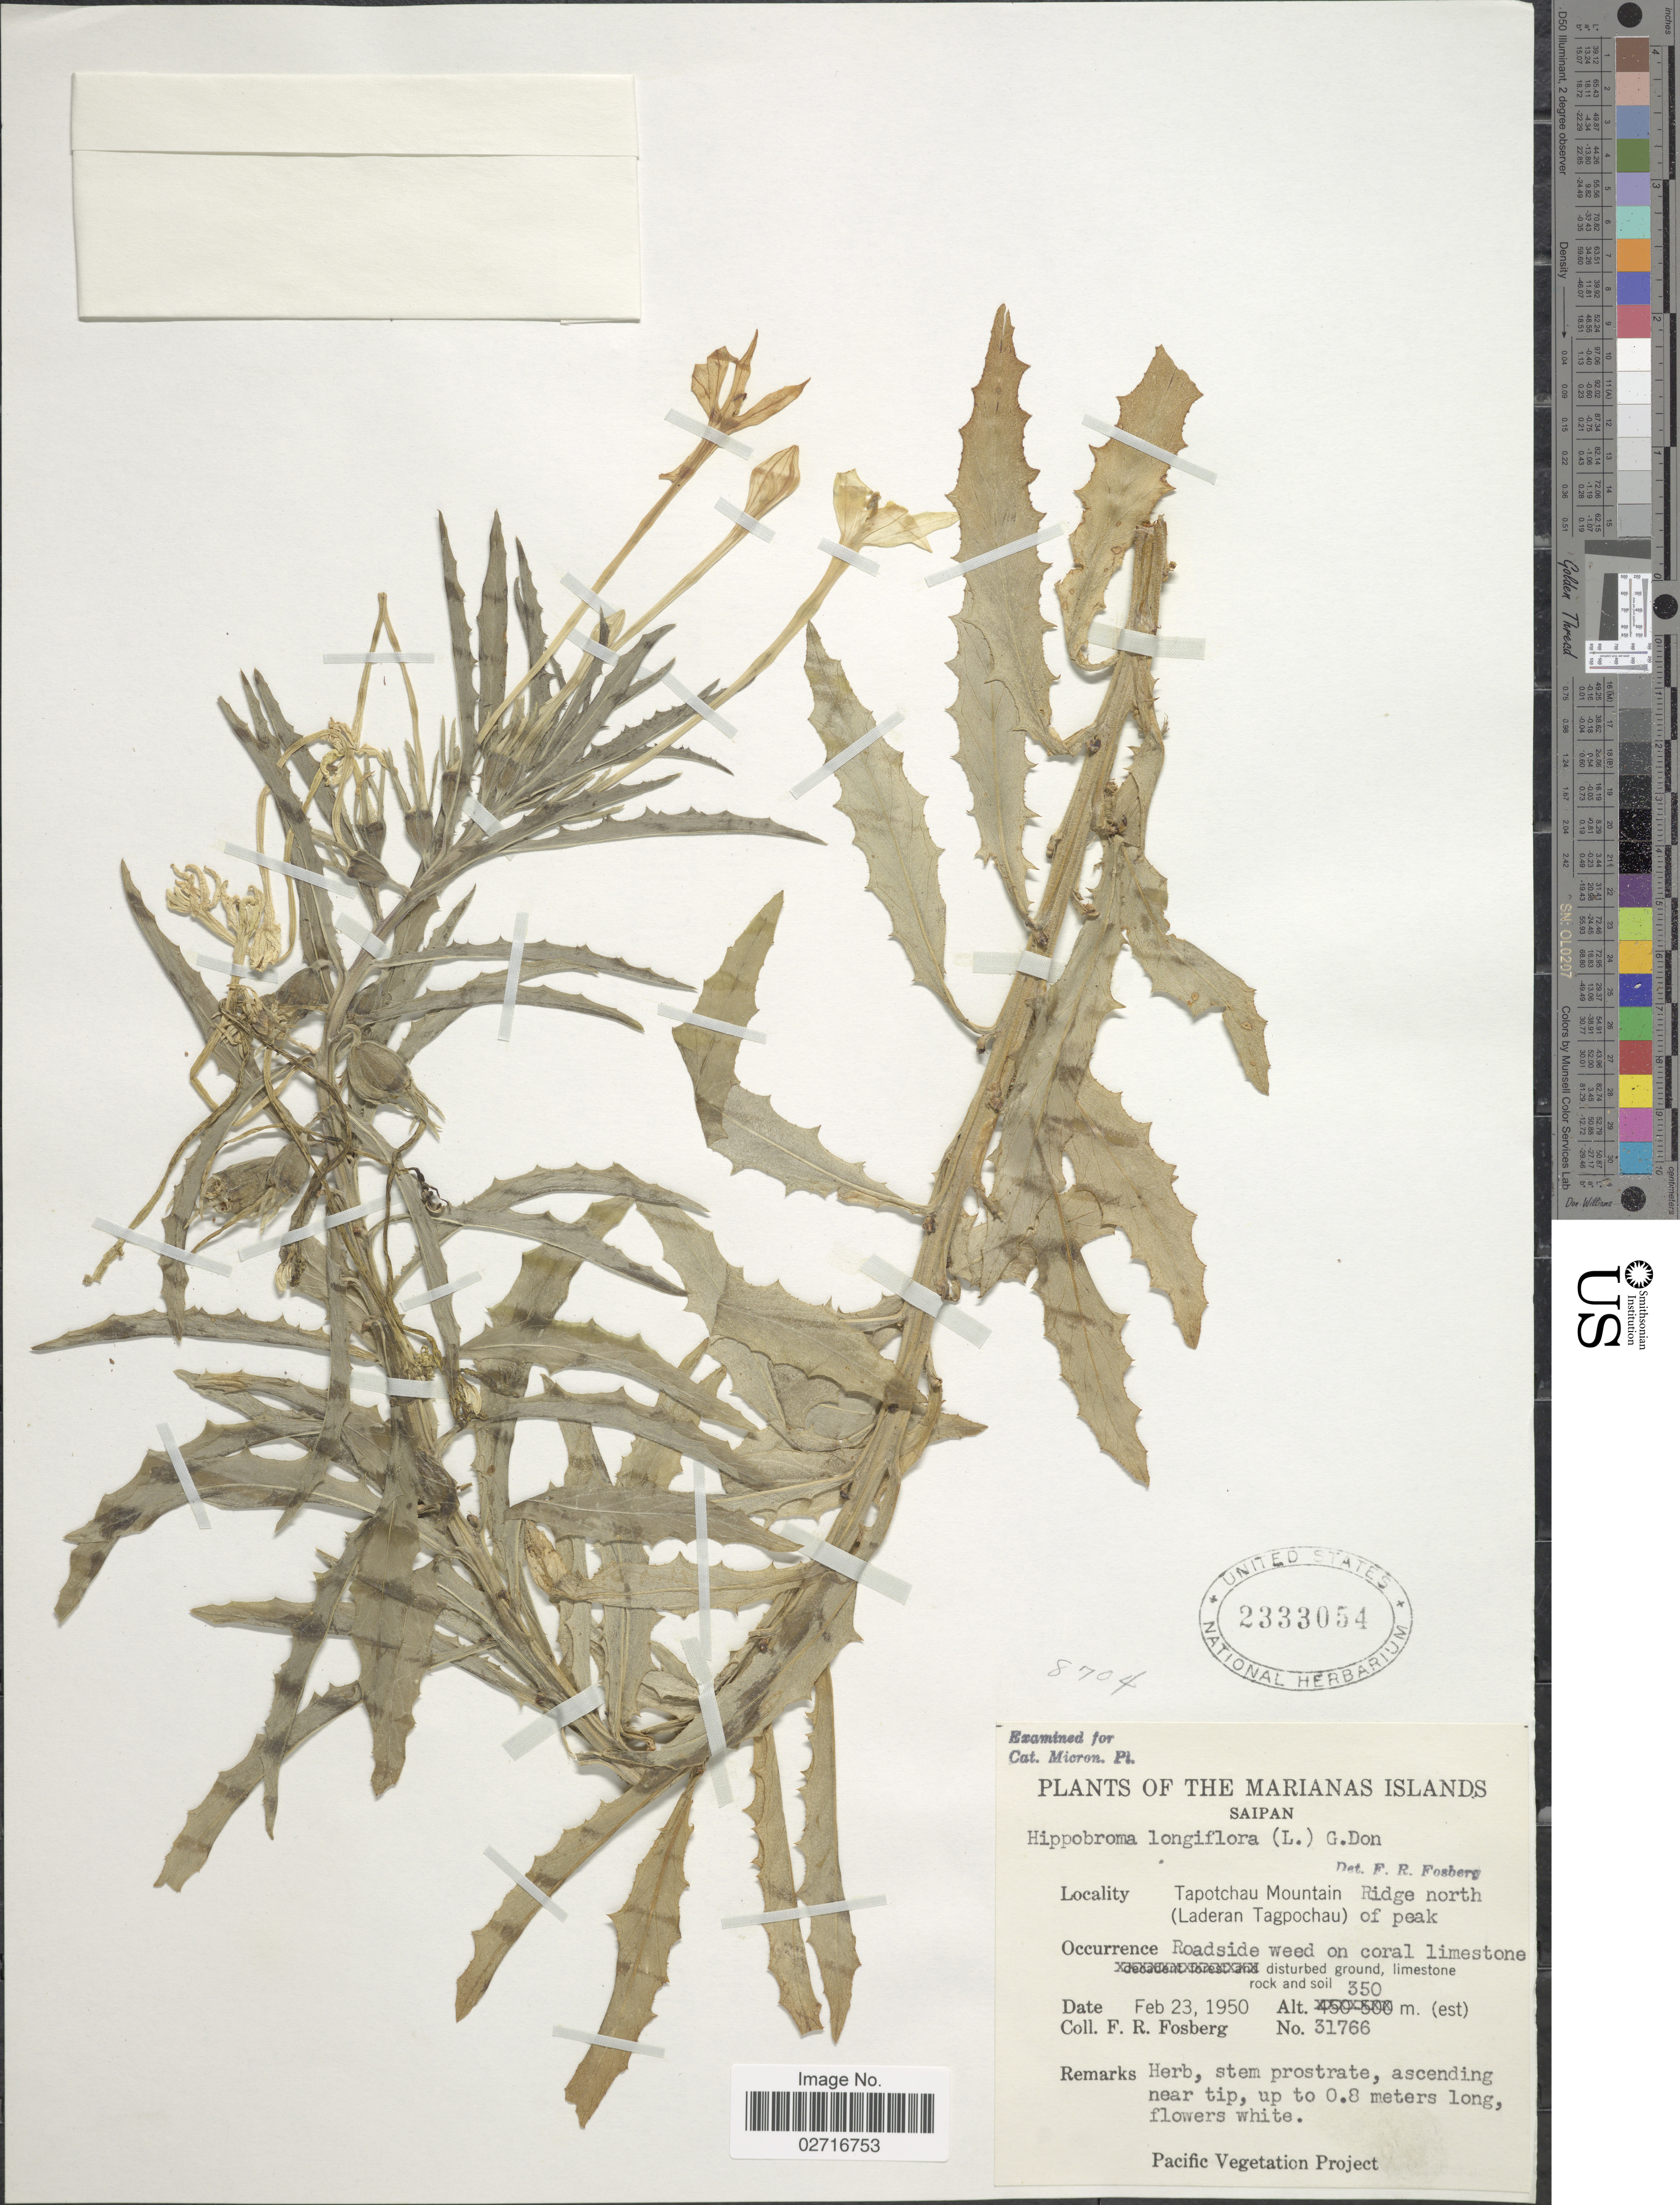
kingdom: Plantae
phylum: Tracheophyta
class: Magnoliopsida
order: Asterales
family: Campanulaceae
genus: Hippobroma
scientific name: Hippobroma longiflora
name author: (L.) G. Don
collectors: F. R. Fosberg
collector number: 31766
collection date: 1950-02-23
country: Northern Mariana Islands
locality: The Marianas Islands, Saipan, Tapotchau Mountain Ridge north (Laderan Tagpochau) of peak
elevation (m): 350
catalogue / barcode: US 2333054